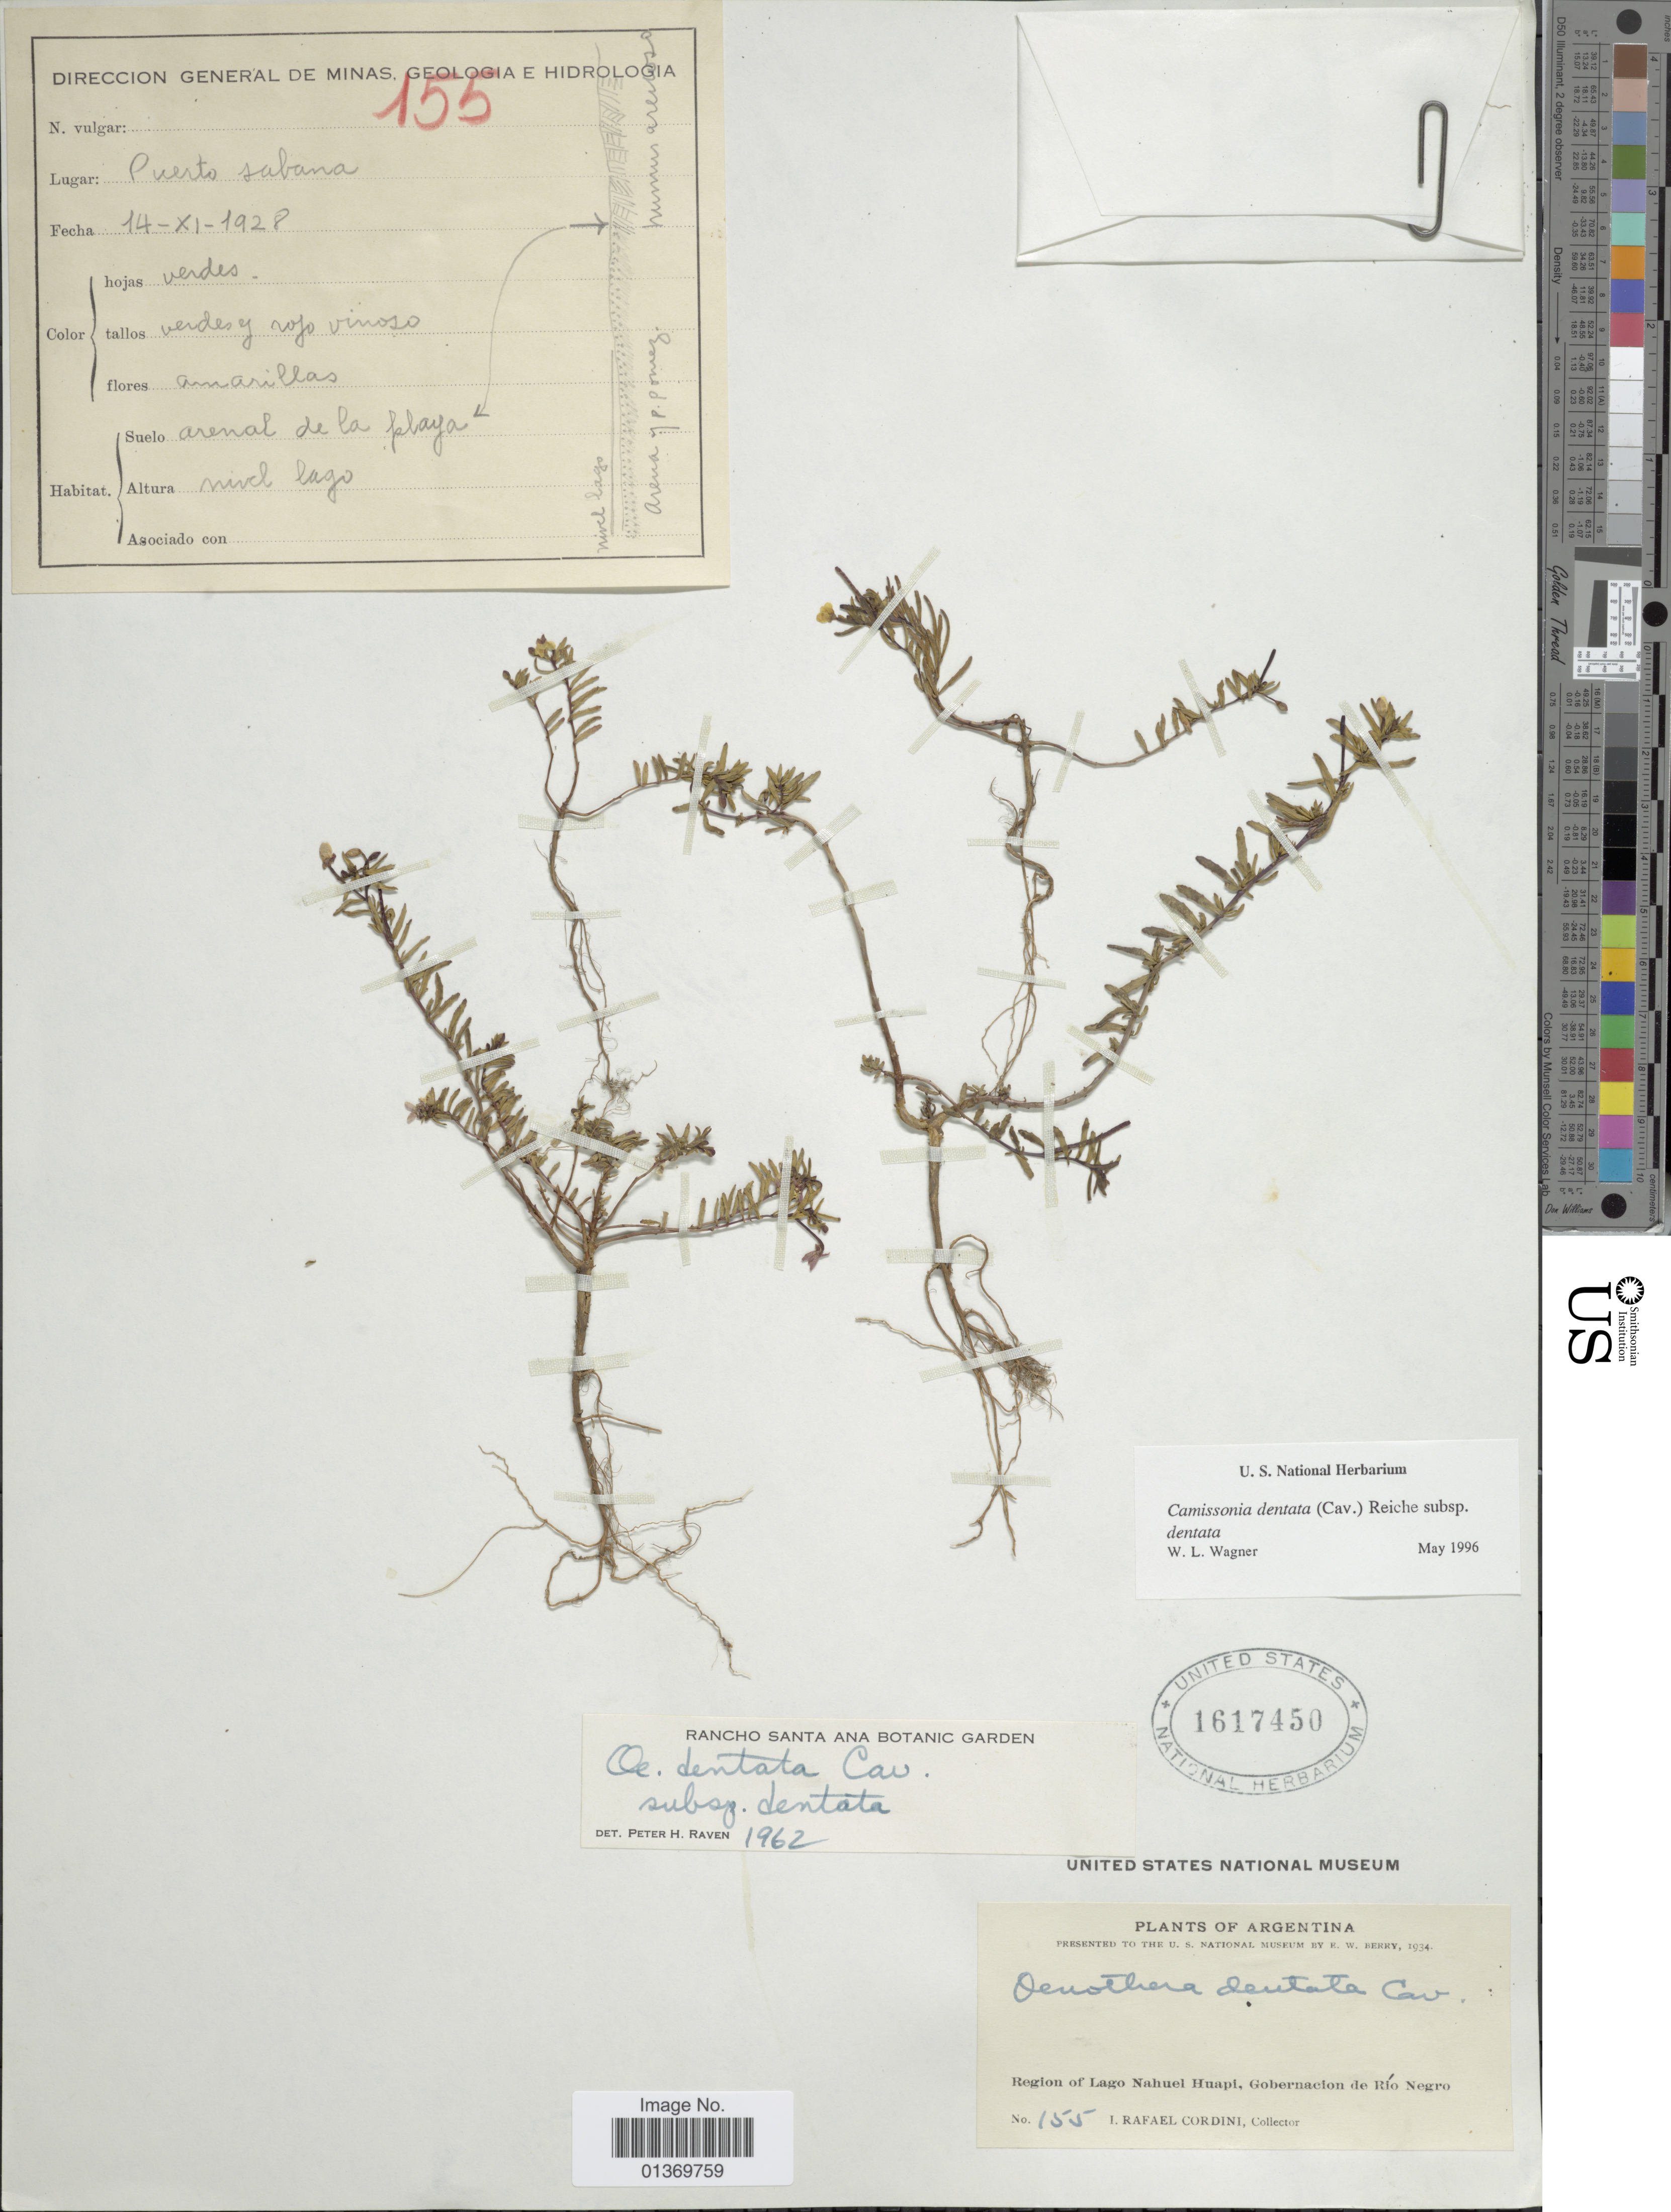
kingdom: Plantae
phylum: Tracheophyta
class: Magnoliopsida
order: Myrtales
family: Onagraceae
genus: Camissonia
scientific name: Camissonia dentata subsp. dentata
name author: (Cav.) Reiche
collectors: I. Cordini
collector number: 155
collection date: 1928-11-14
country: Argentina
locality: Region of Lago Nahuel Huapi, Gobernacion de Río Negro, Puerto sabana, arenal de la playa, mud lago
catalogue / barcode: US 1617450